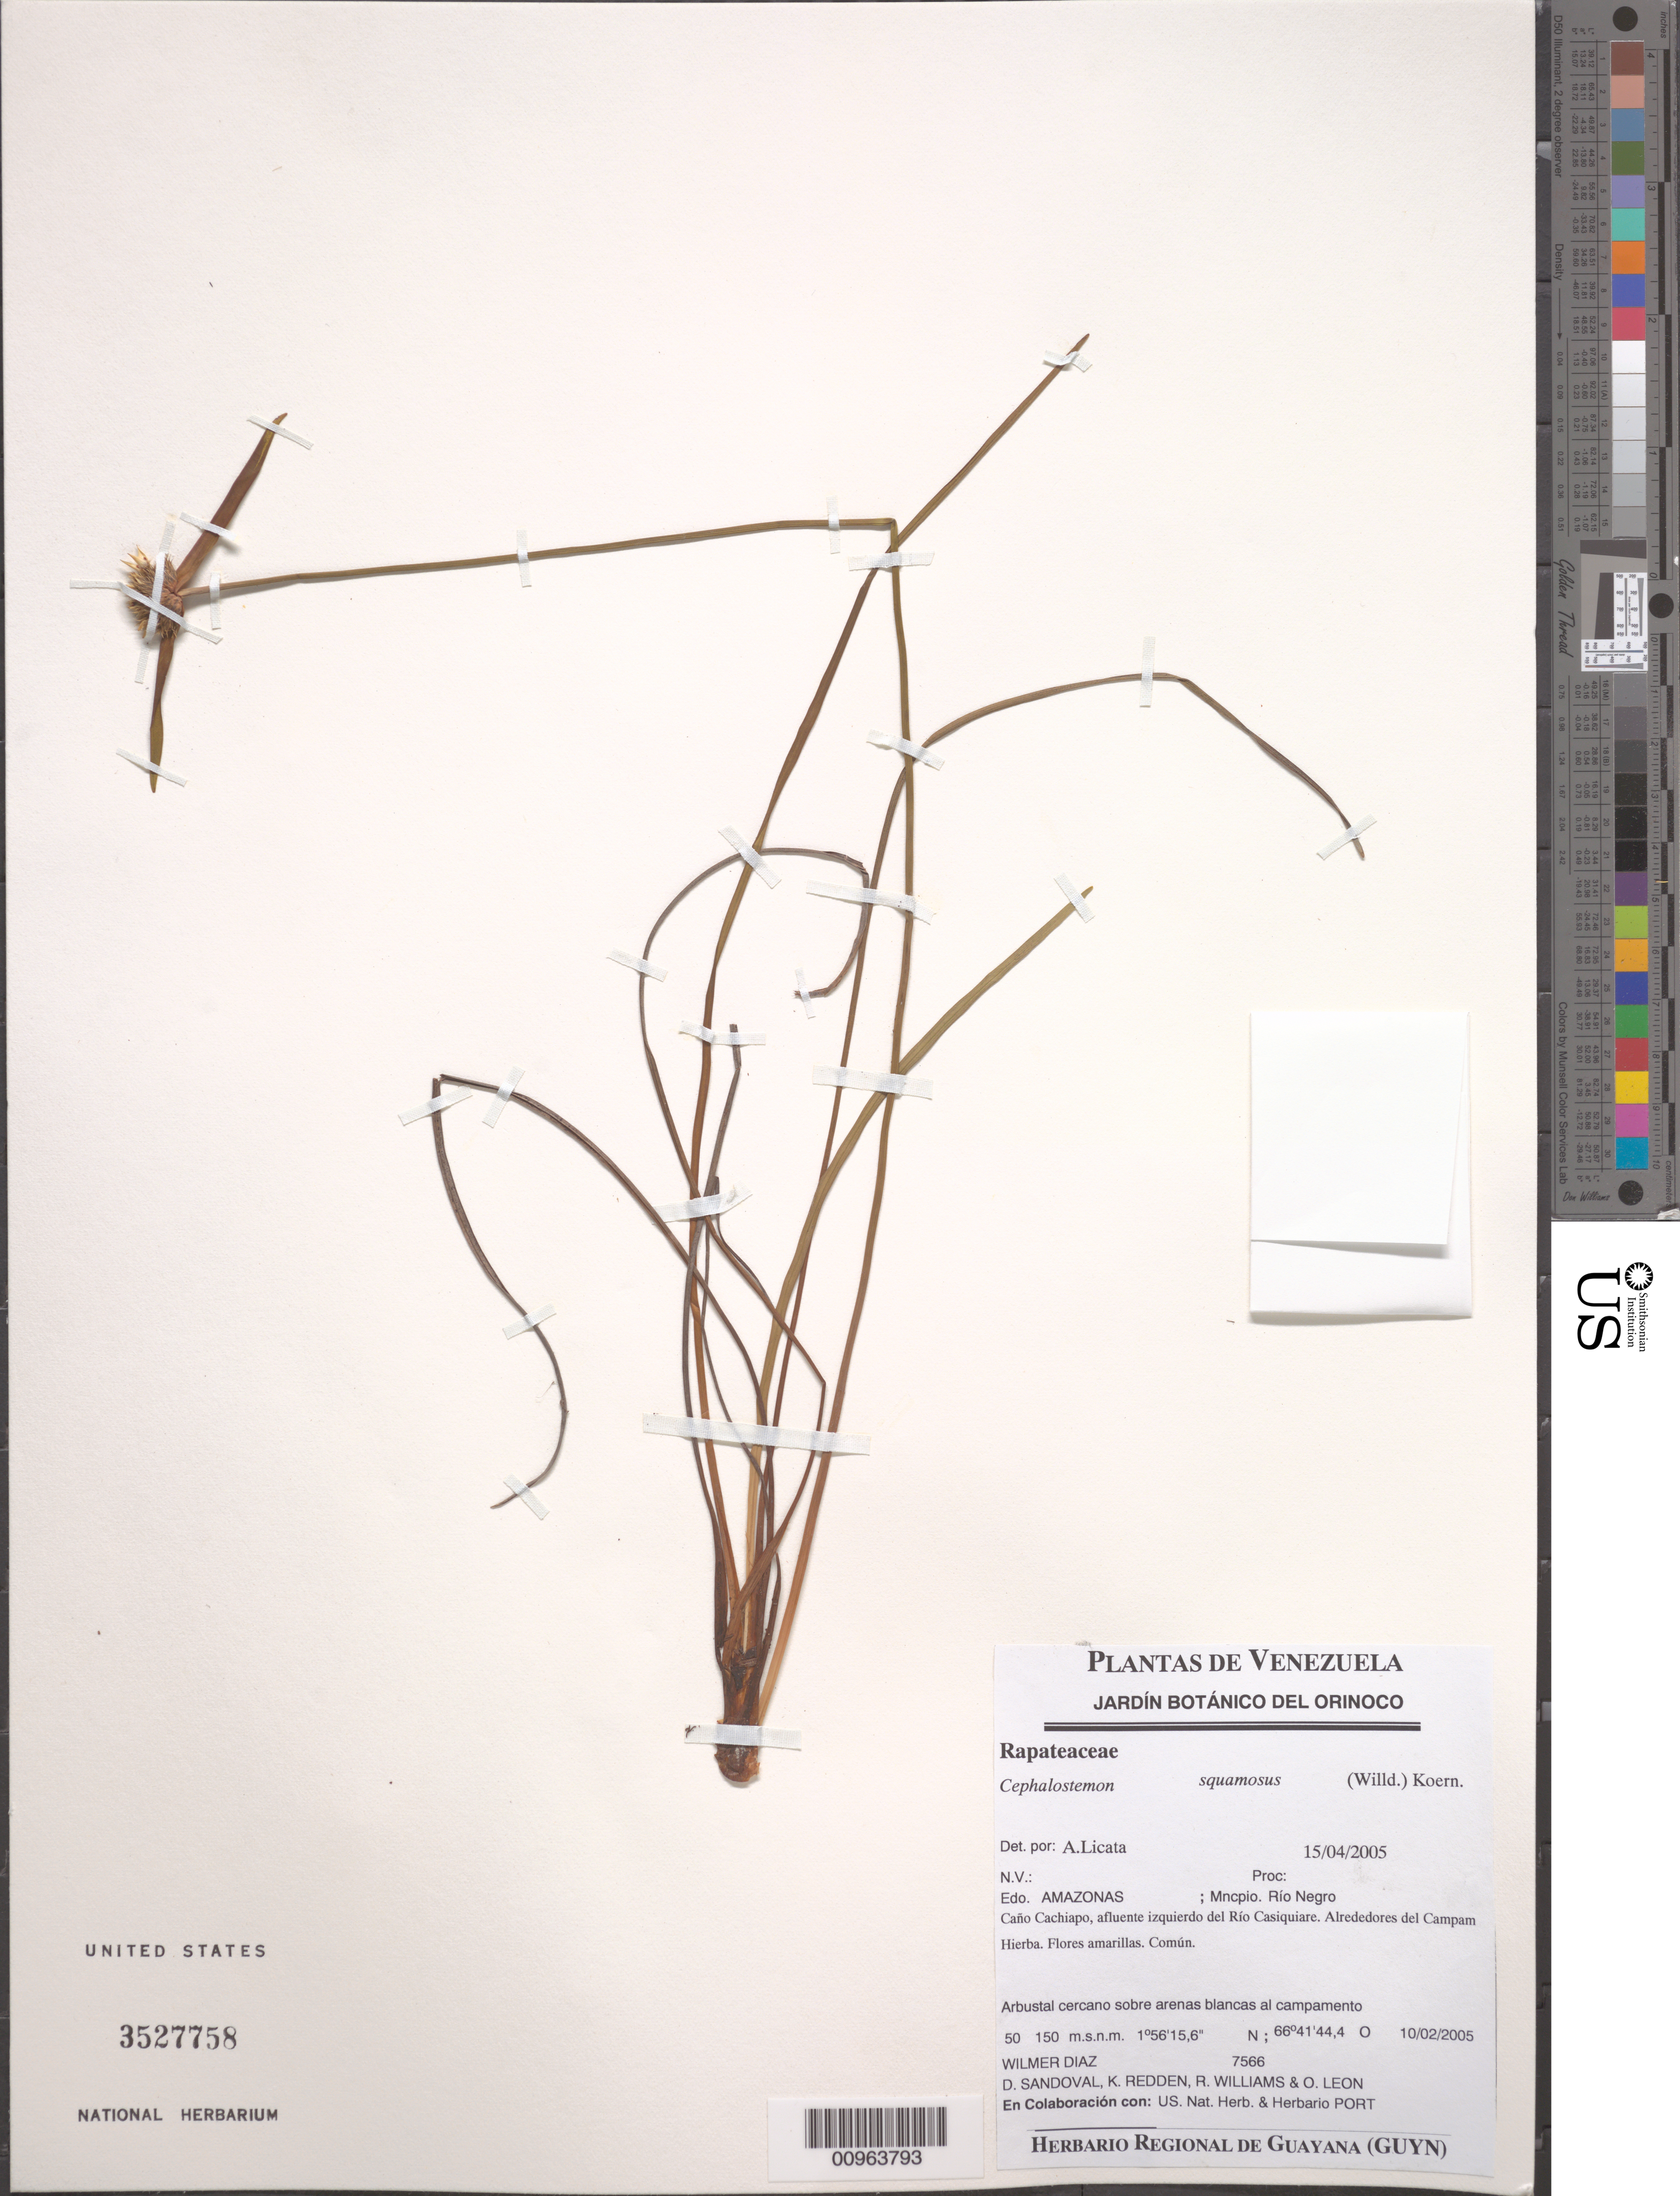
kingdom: Plantae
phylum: Tracheophyta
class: Liliopsida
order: Poales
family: Rapateaceae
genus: Cephalostemon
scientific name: Cephalostemon squamosus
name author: (Willd.) Körn.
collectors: W. Díaz P., D. Sandoval, K. M. Redden, R. Williams & O. León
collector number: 7566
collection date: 2005-02-10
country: Venezuela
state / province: Amazonas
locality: Mncpio. Río Negro. Caño Cachiapo, afluente izquierdo del Río Casiquiare. Alrededores del Campam Hierba.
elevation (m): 50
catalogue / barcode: US 3527758